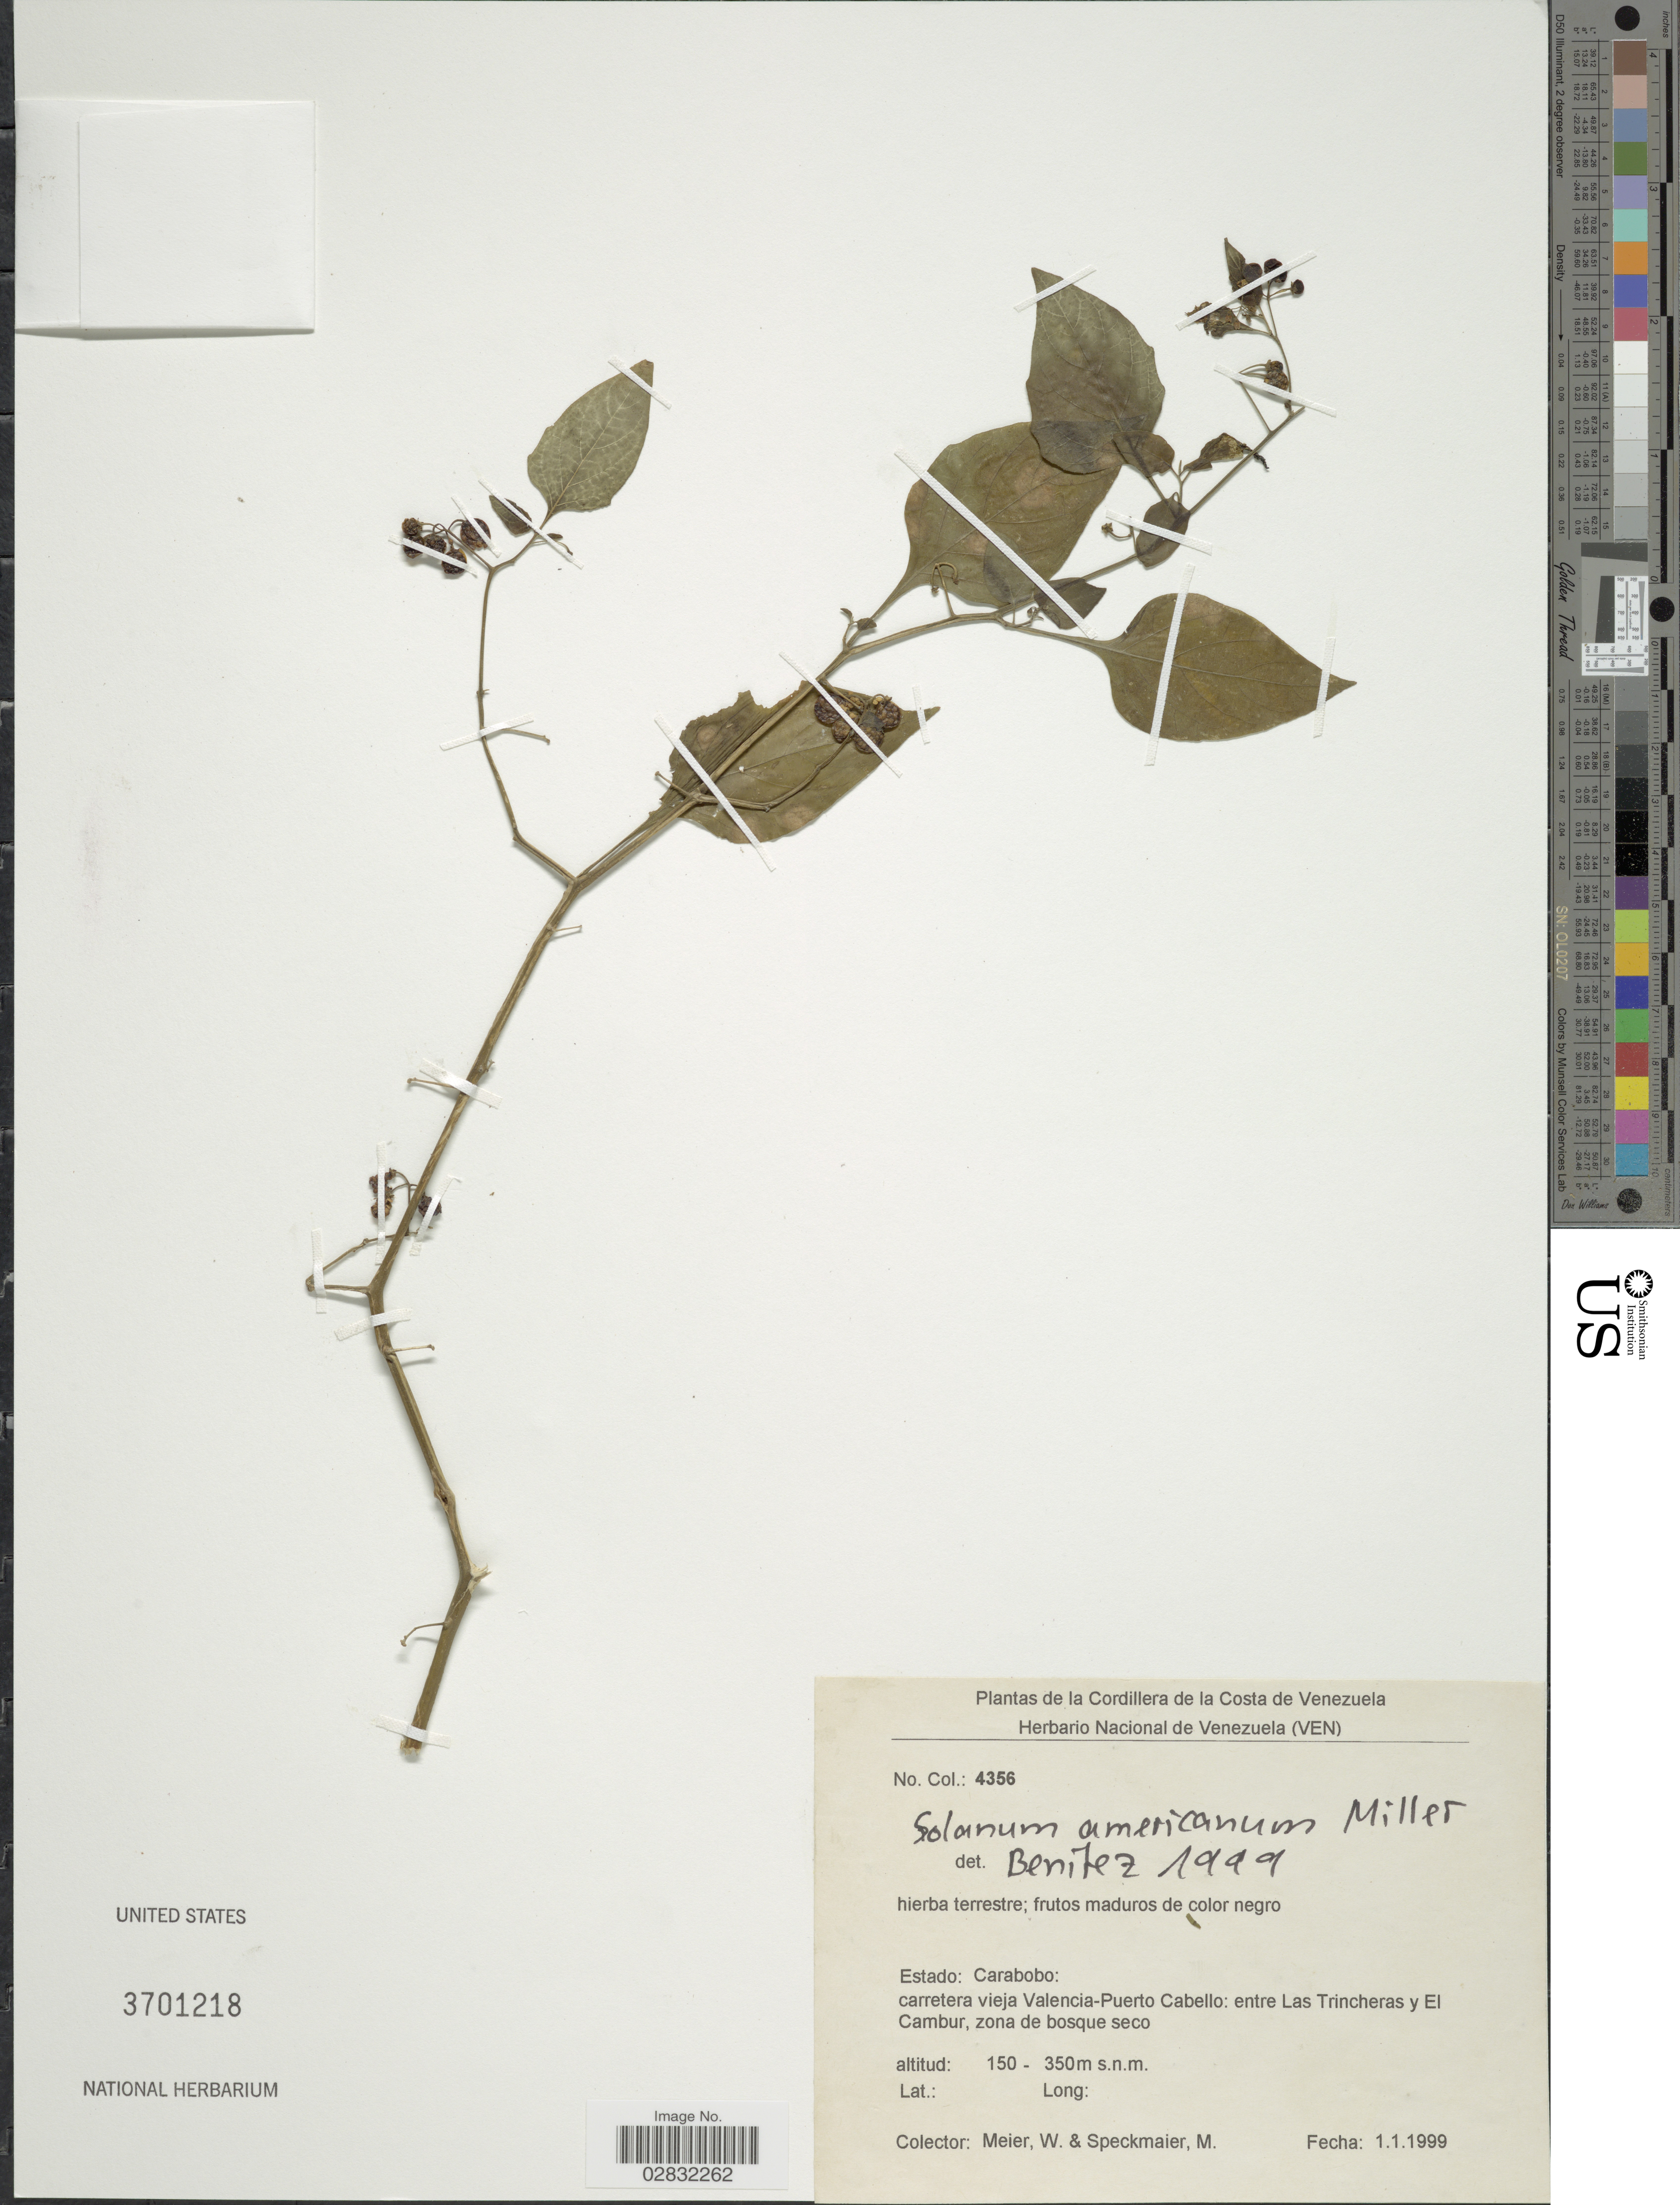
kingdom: Plantae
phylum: Tracheophyta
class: Magnoliopsida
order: Solanales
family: Solanaceae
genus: Solanum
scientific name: Solanum americanum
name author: Mill.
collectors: W. Meier & M. Speckmaier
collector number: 4356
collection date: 1999-01-01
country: Venezuela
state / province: Carabobo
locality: Estado: Carabobo: carretera vieja Valencia-Puerto Cabello: entre Las Trincheras y El Cambur, zona de Bosque seco. Cordillera de la Costa de Venezuela.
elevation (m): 150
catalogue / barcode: US 3701218